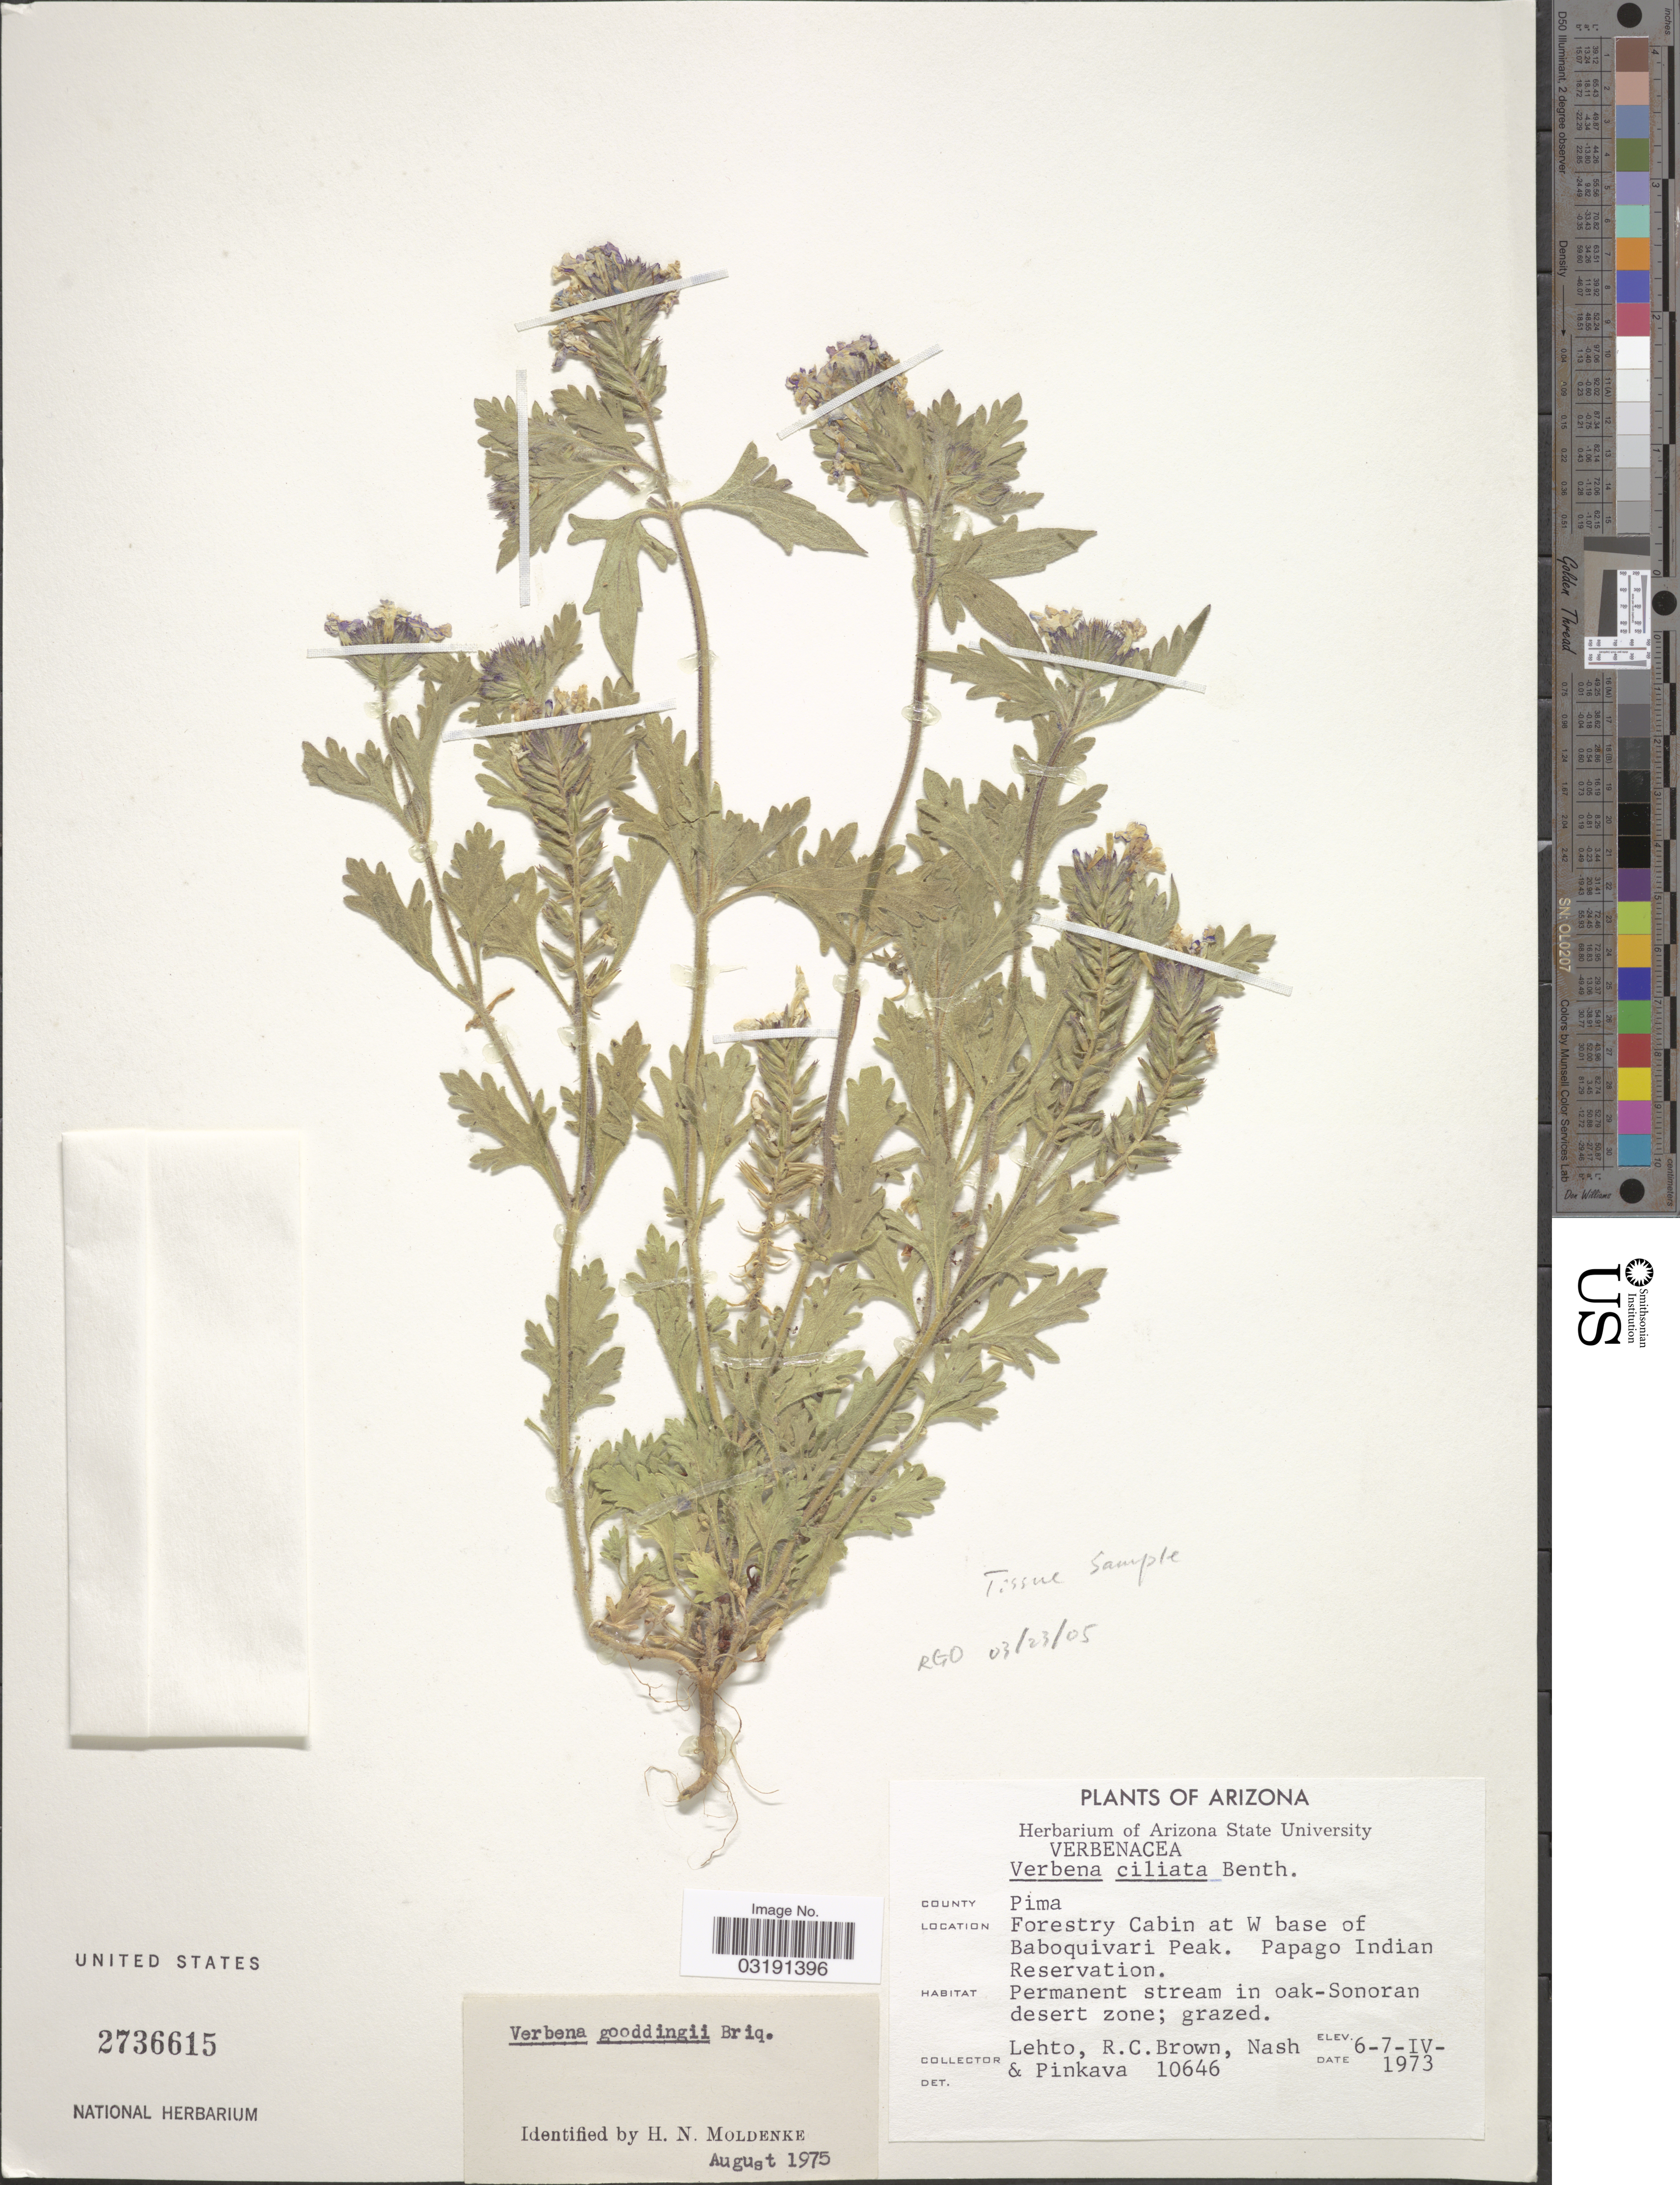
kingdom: Plantae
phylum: Tracheophyta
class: Magnoliopsida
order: Lamiales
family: Verbenaceae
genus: Verbena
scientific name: Verbena gooddingii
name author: Briq.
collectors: -. Lehto, R. C. Brown, -- Nash & -. Pinkava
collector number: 10646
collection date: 1973-04-06/1973-04-07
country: United States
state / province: Arizona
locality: County Pima. Forestry Cabin at W base of Baboquivari Peak. Papago Indian Reservation.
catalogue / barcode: US 2736615